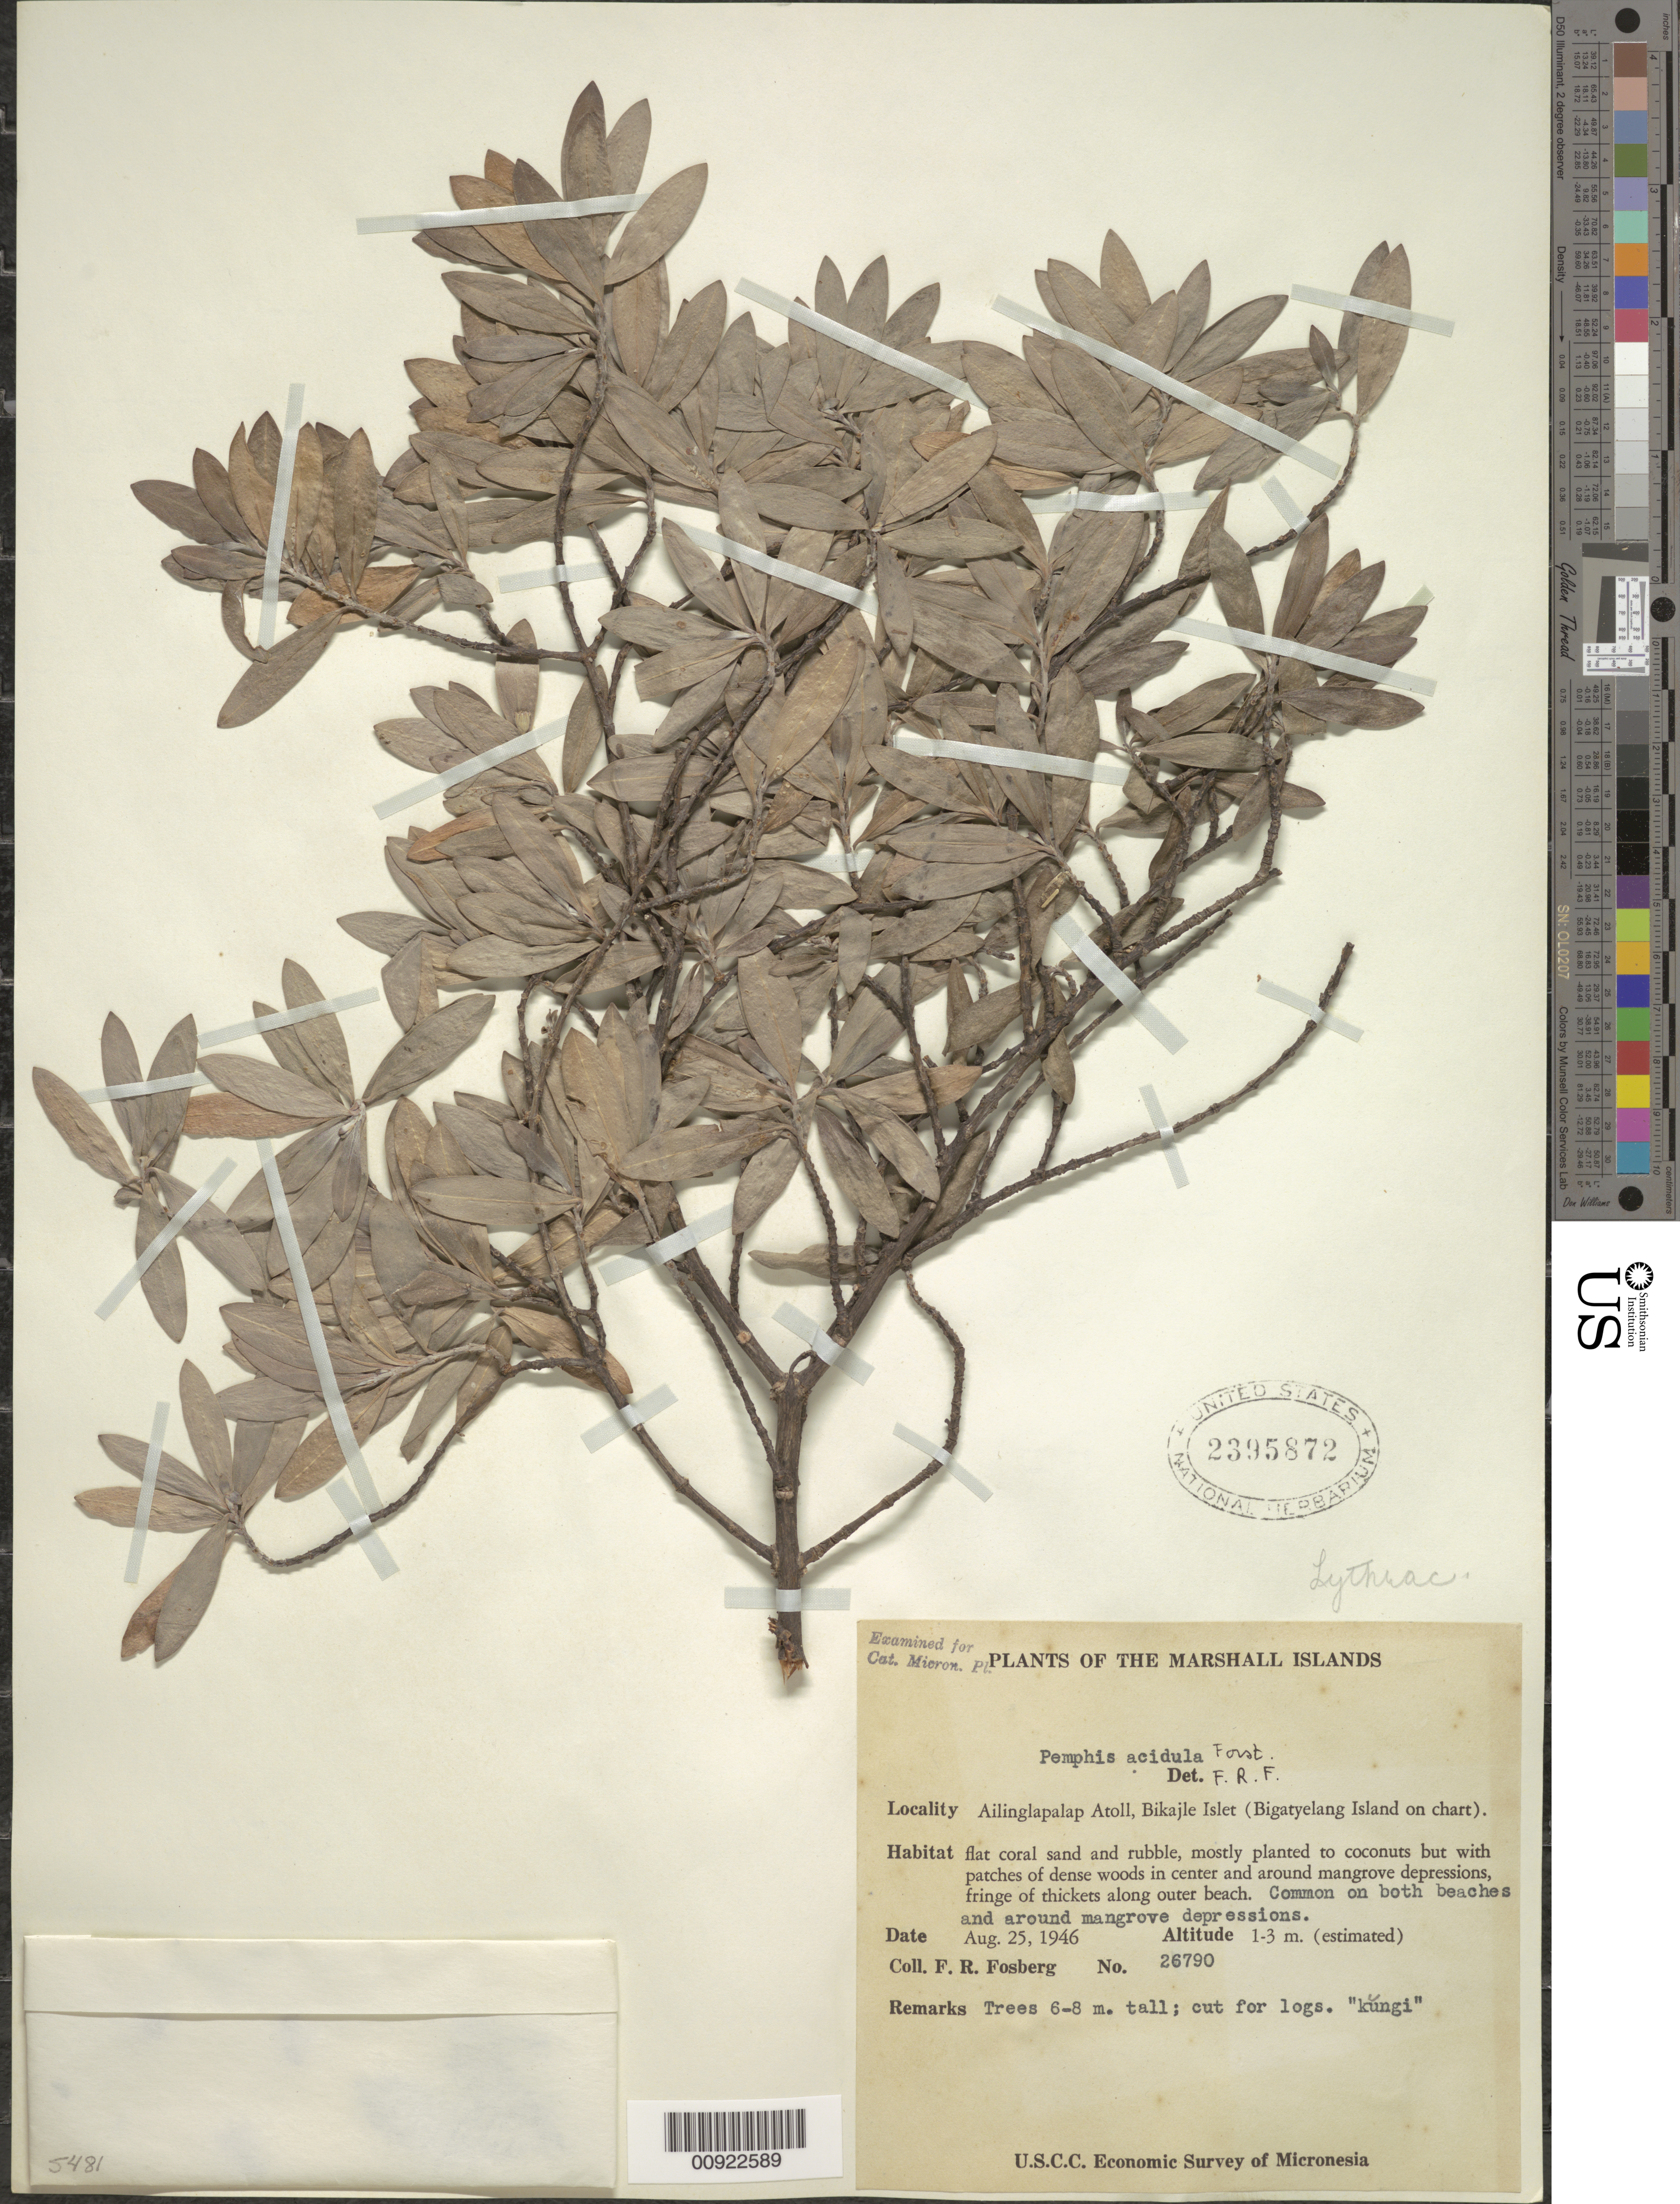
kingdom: Plantae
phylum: Tracheophyta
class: Magnoliopsida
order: Myrtales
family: Lythraceae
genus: Pemphis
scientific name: Pemphis acidula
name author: J.R. Forst. & G. Forst.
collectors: F. R. Fosberg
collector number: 26790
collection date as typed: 25 Aug 1946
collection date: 1946-08-25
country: Marshall Islands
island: Ailinglaplap [Ailinglapalap] Atoll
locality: Bikajle Islet (Bigatyelang Islet on chart).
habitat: Flat coral sand and rubble, mostly planted to coconuts but with patches of dense woods in center and around mangrove depressions, fringe of thickets along outer beach. Common on both beaches.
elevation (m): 1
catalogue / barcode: US 2395872